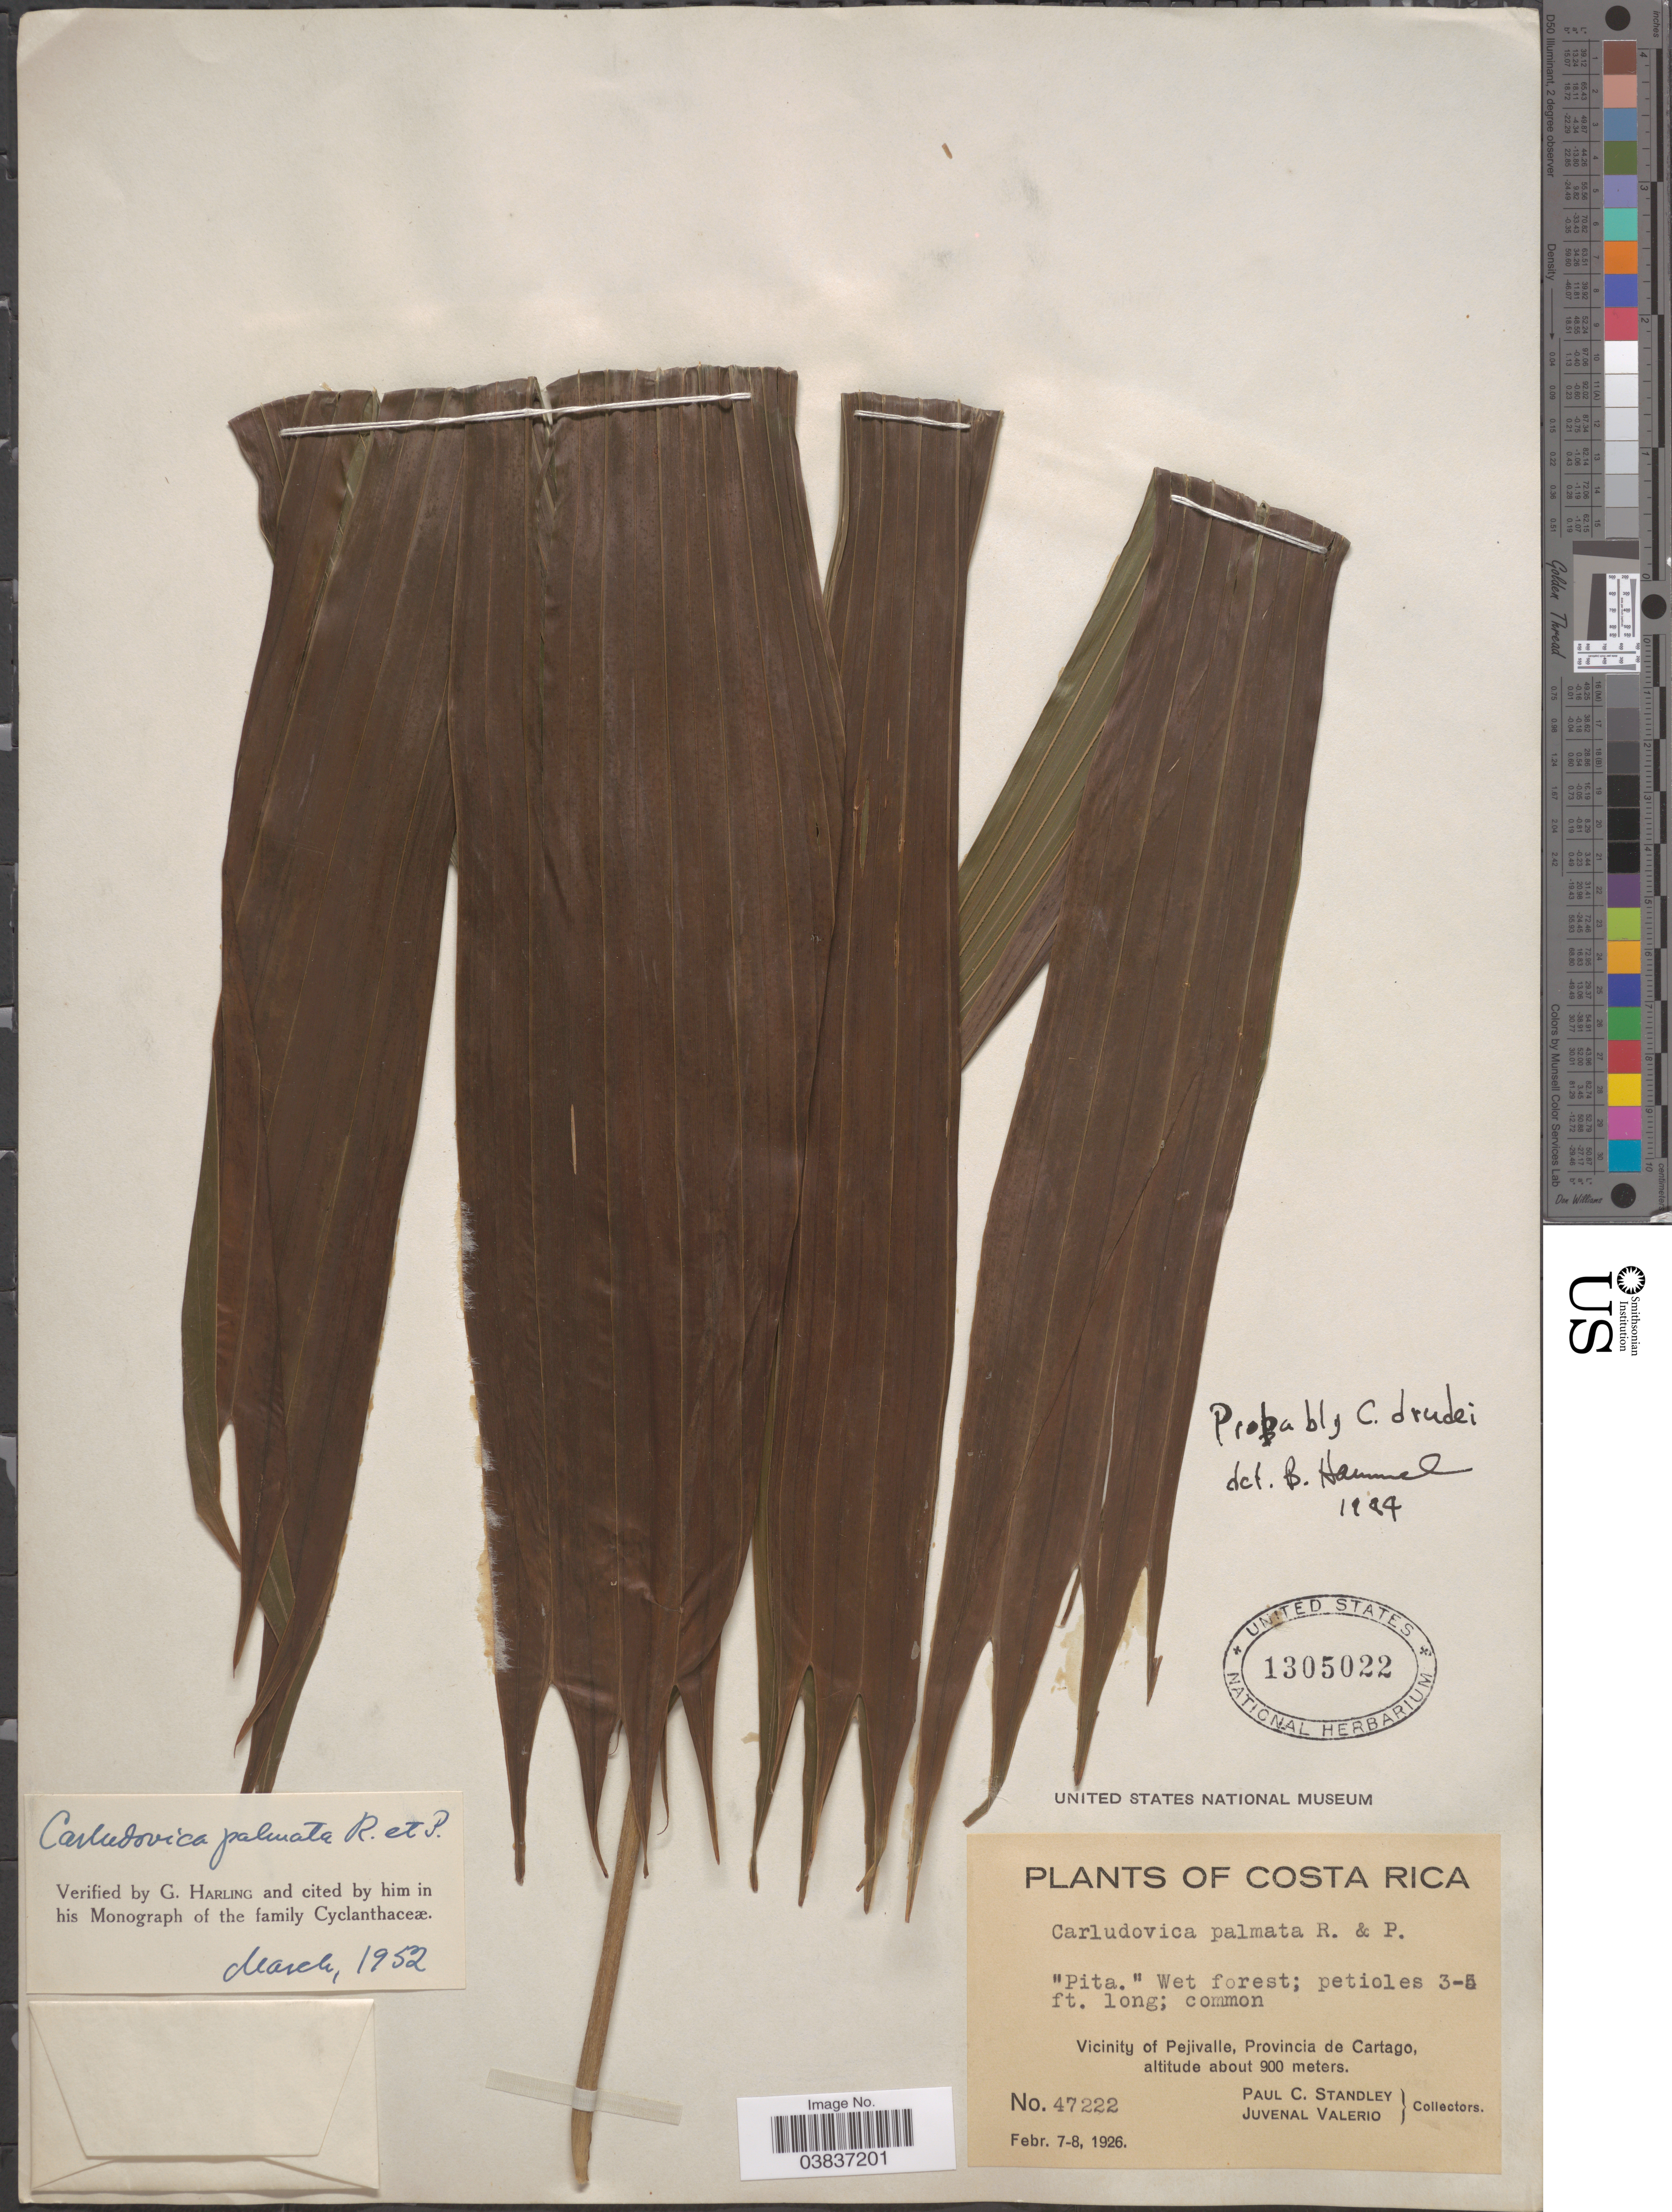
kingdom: Plantae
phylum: Tracheophyta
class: Liliopsida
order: Pandanales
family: Cyclanthaceae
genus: Carludovica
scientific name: Carludovica drudei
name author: Mast.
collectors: P. C. Standley & J. Valerio R.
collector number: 47222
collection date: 1926-02-07/1926-02-08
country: Costa Rica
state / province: Cartago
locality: Vicinity of Pejivalle.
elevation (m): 900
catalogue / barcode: US 1305022